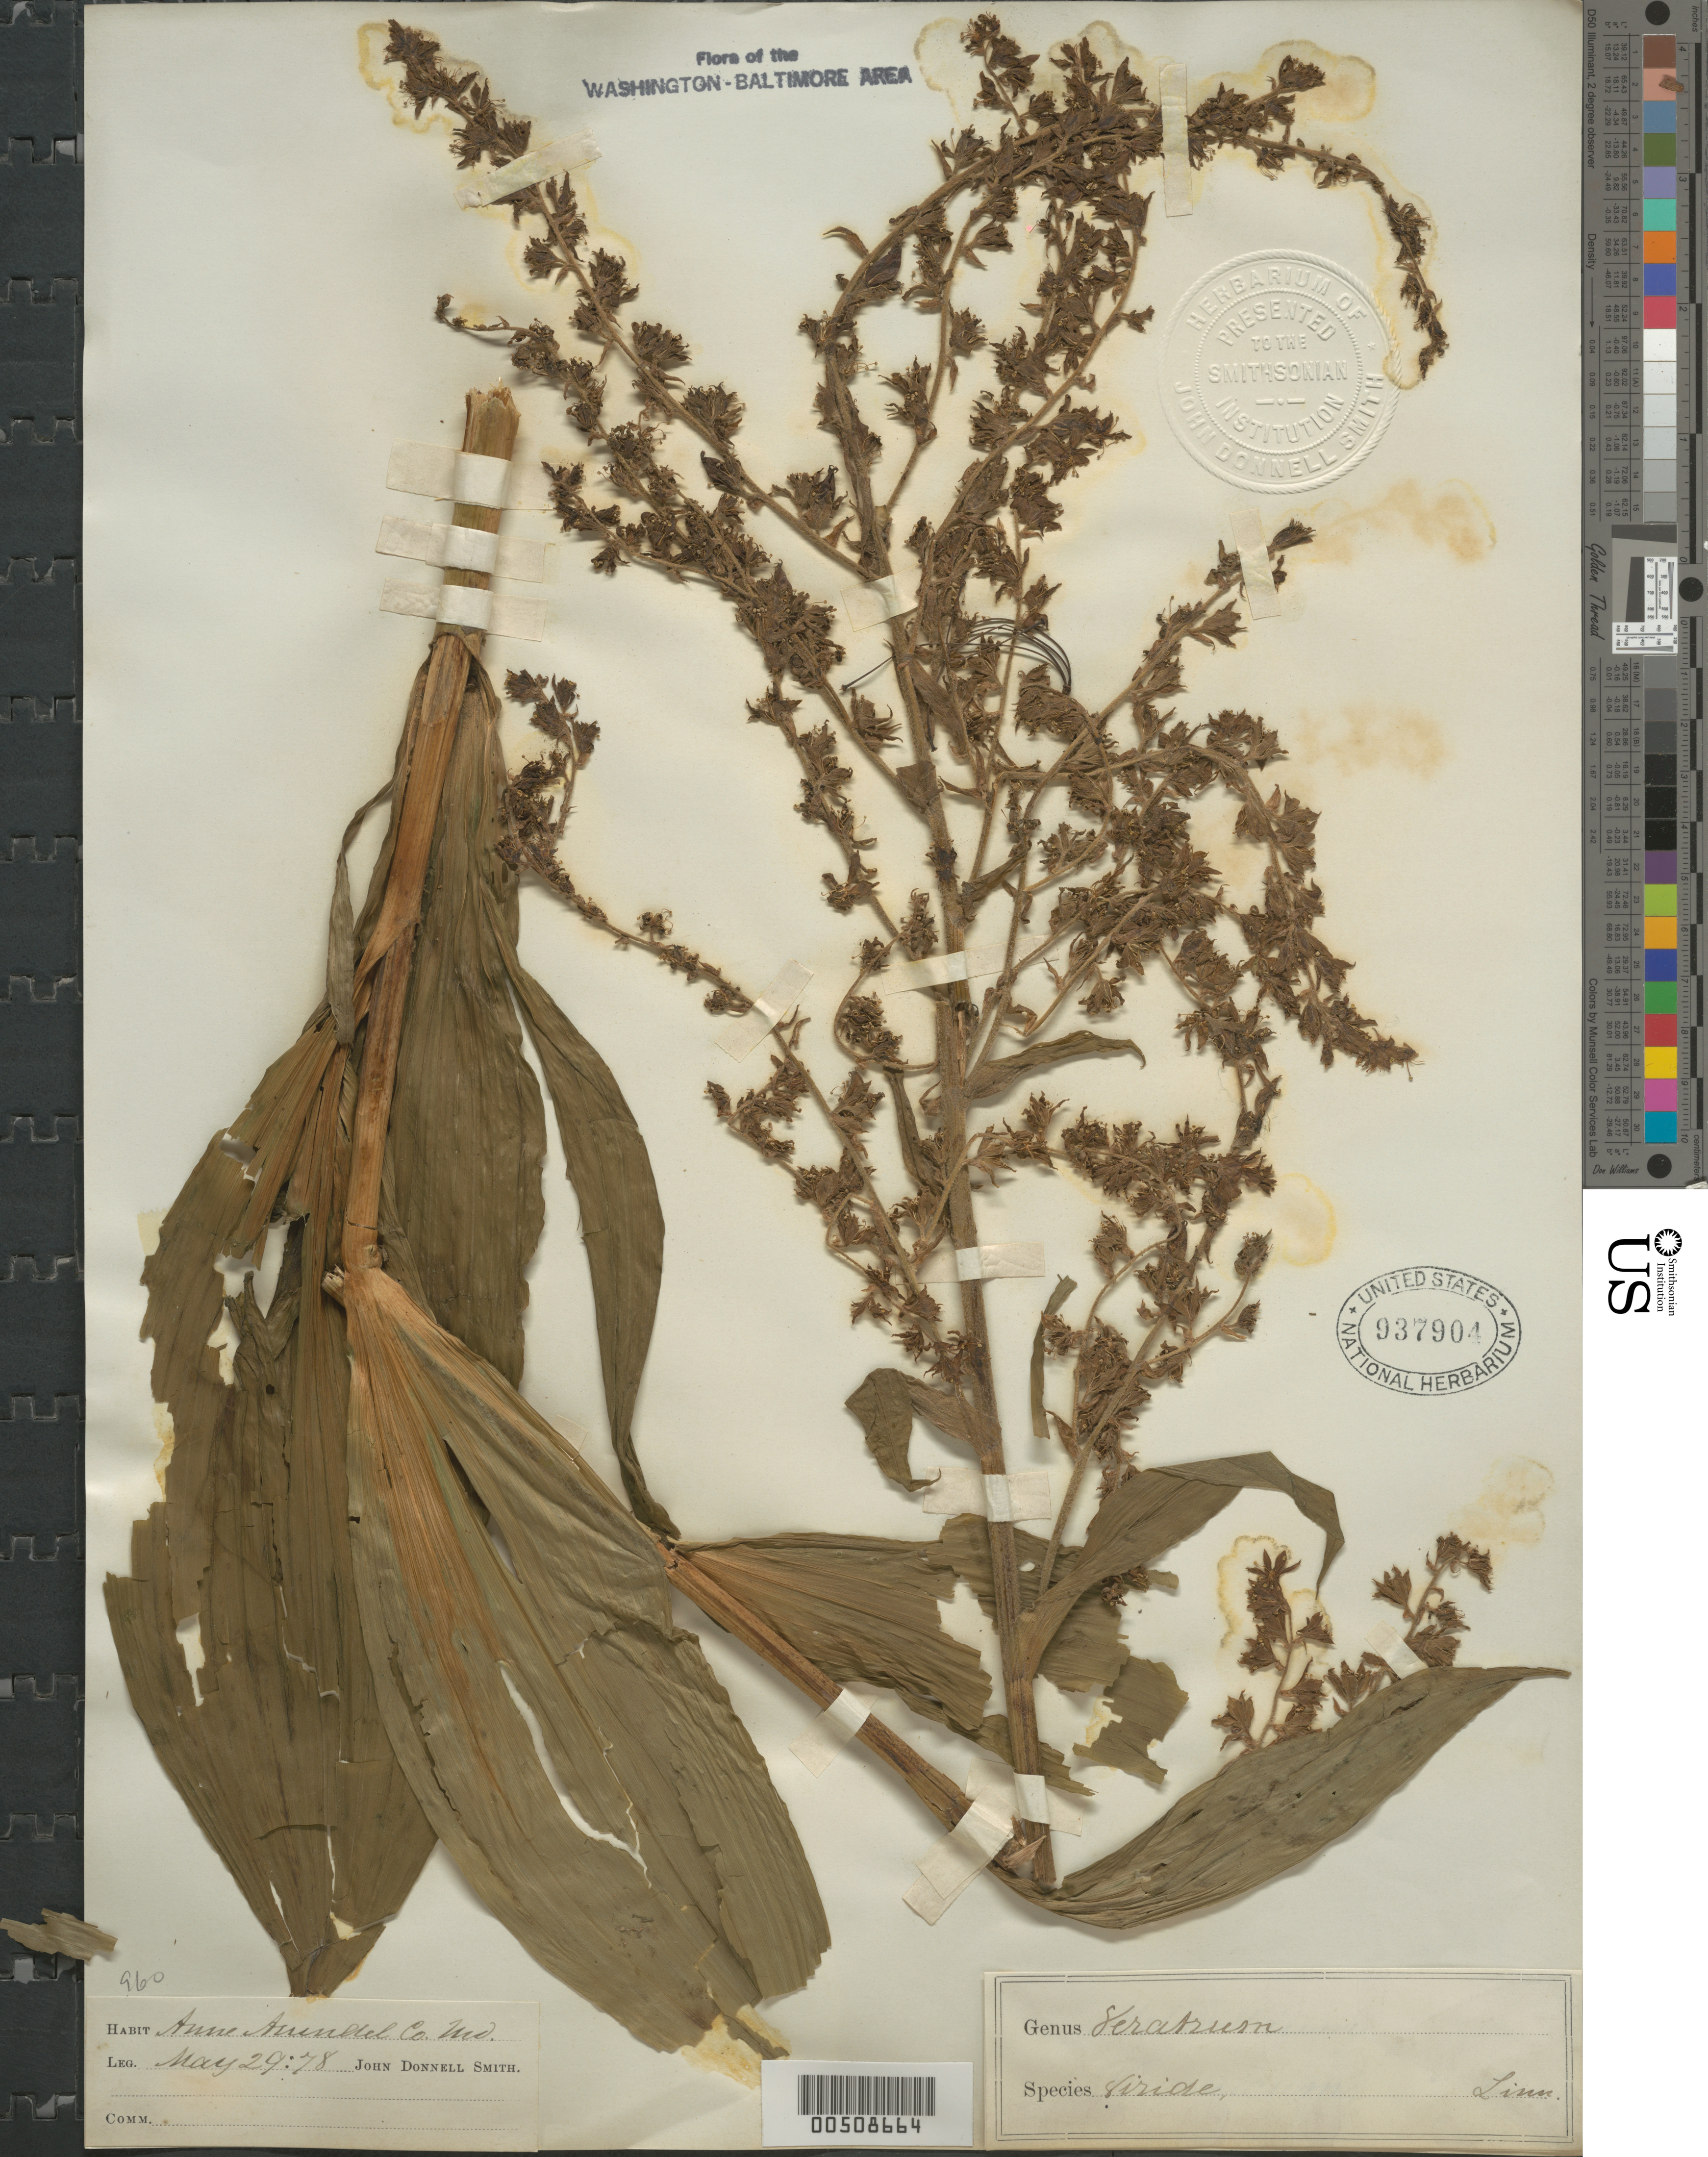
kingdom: Plantae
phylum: Tracheophyta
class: Liliopsida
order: Liliales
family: Melanthiaceae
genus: Veratrum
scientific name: Veratrum viride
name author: Aiton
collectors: J. Donnell Smith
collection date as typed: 29 May 1878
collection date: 1878-05-29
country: United States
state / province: Maryland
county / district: Anne Arundel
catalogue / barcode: US 937904